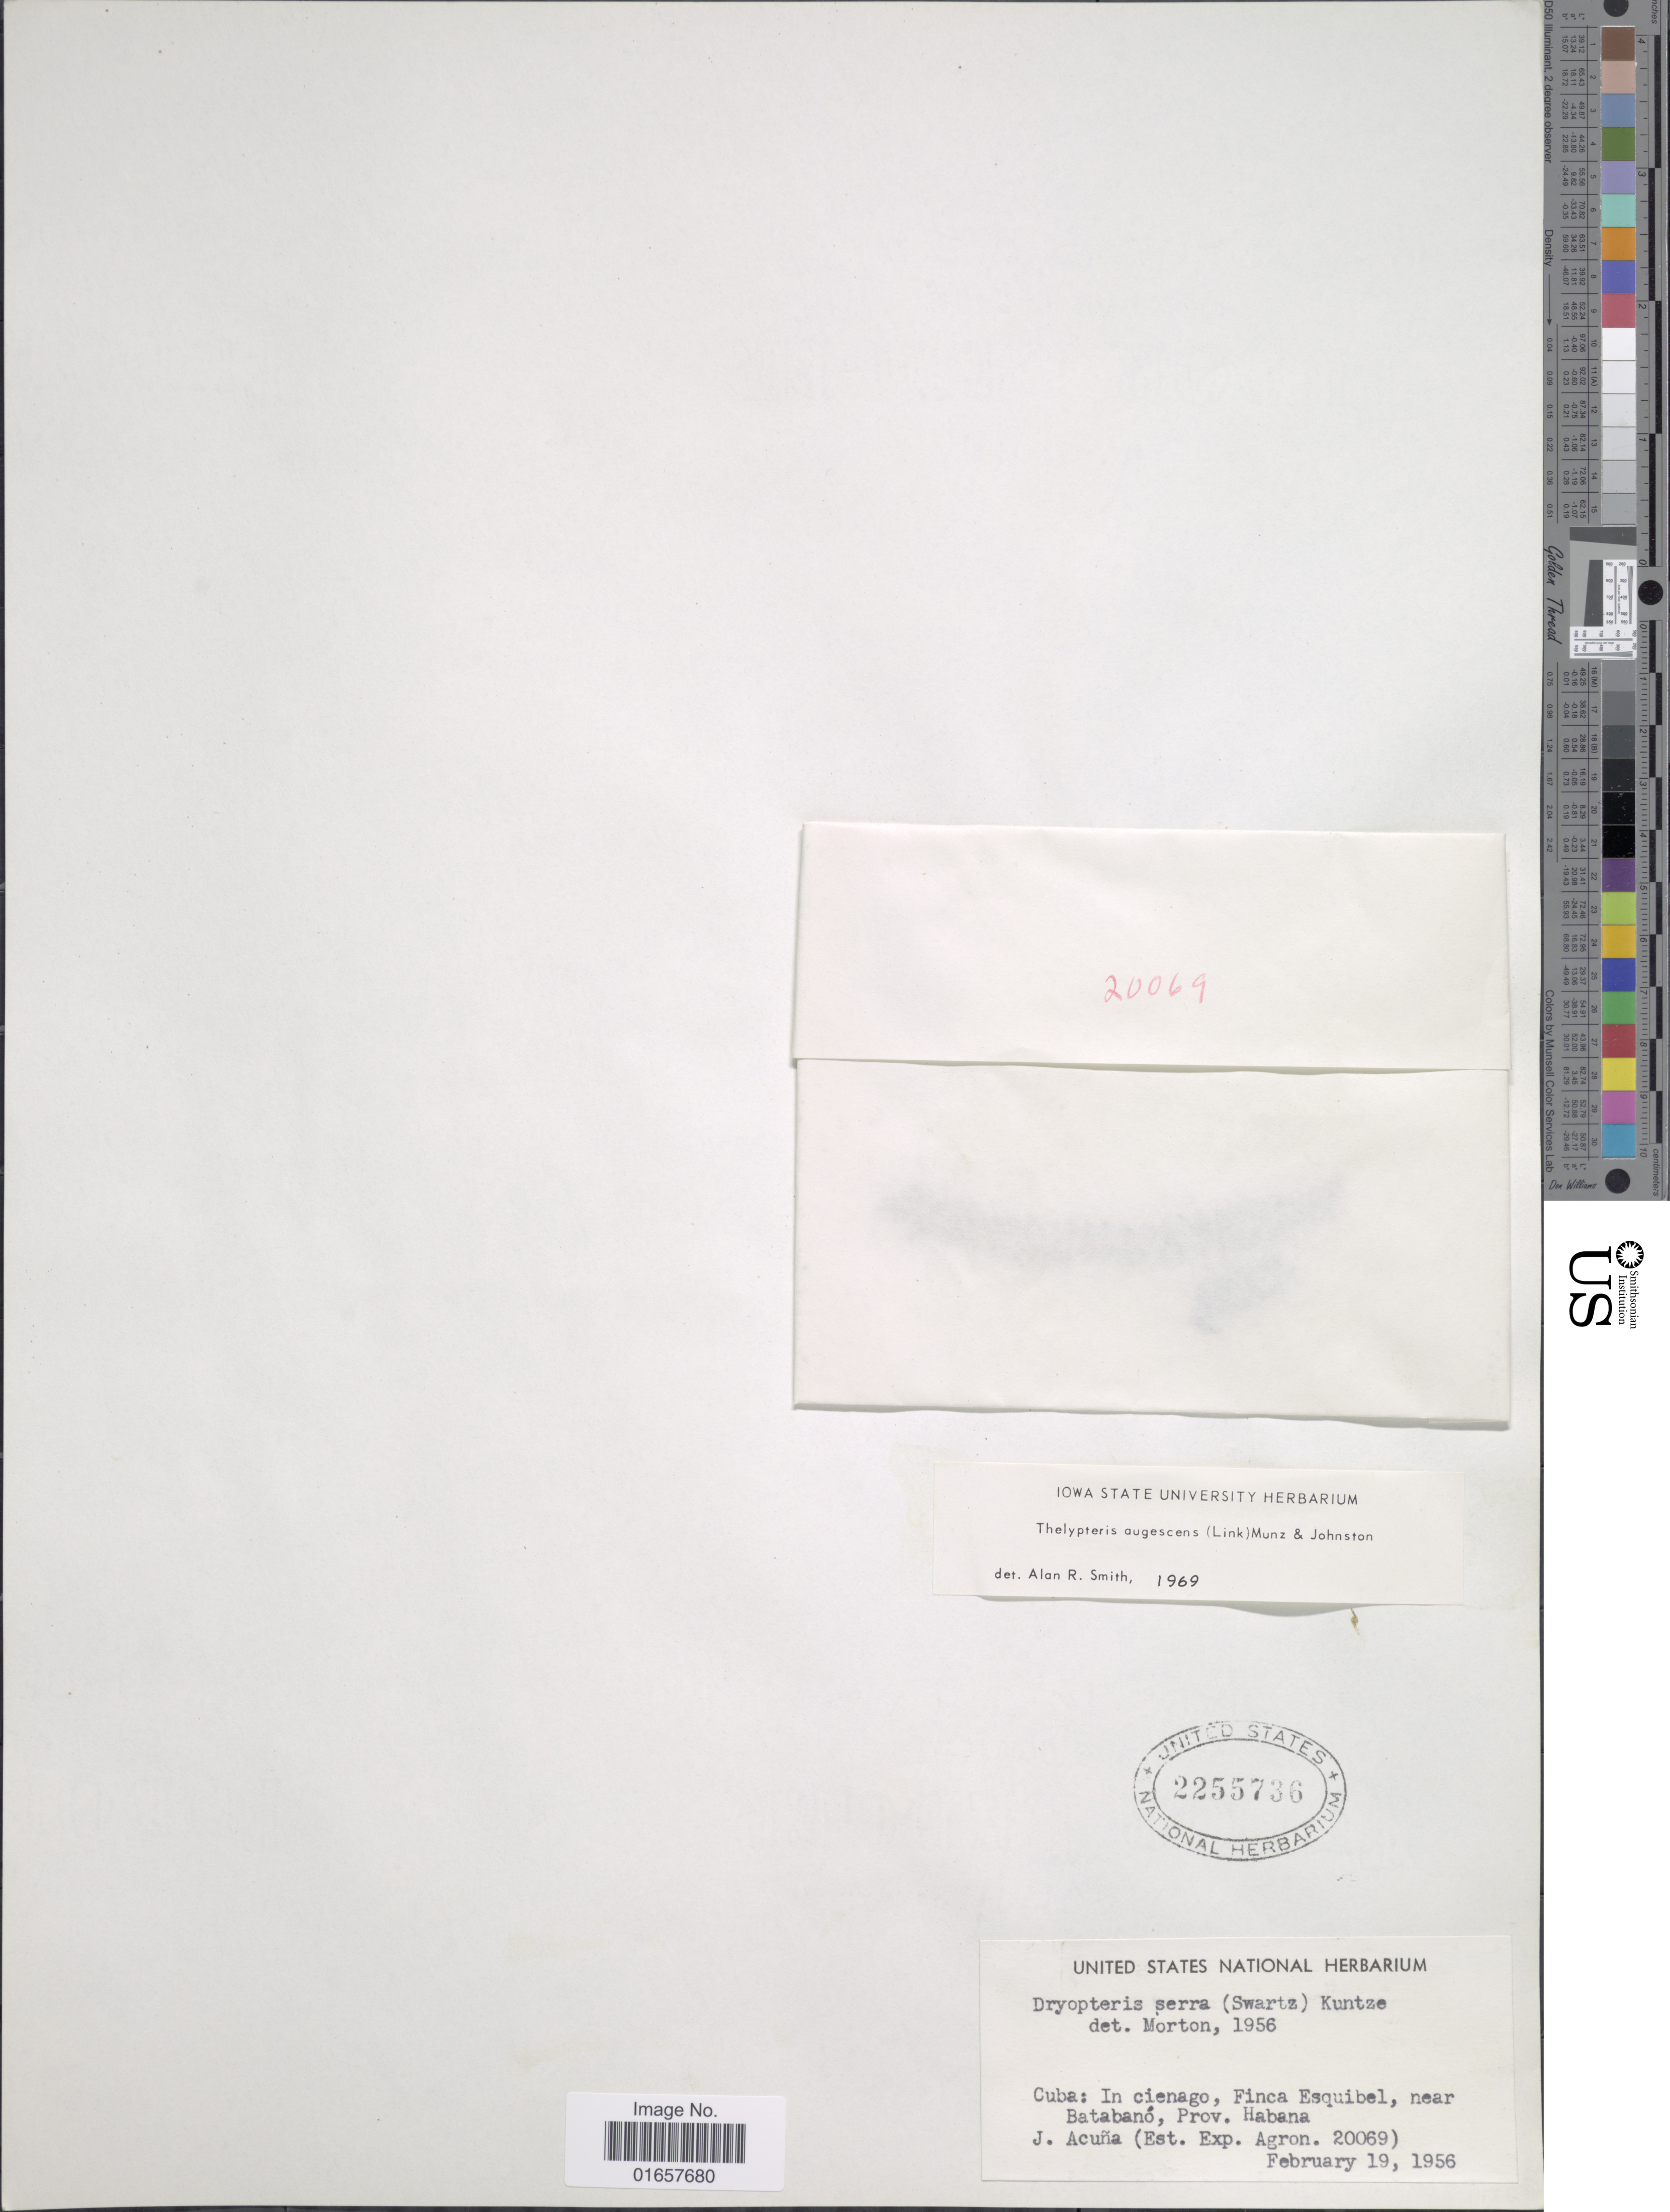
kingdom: Plantae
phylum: Tracheophyta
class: Polypodiopsida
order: Polypodiales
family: Thelypteridaceae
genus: Christella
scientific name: Christella augescens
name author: (Link) Pic. Serm.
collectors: J. Acuña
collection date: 1956-02-19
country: Cuba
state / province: La Habana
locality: Cuba: In cienago, Finca Esquibel, near Batabanó.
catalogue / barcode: US 2255736